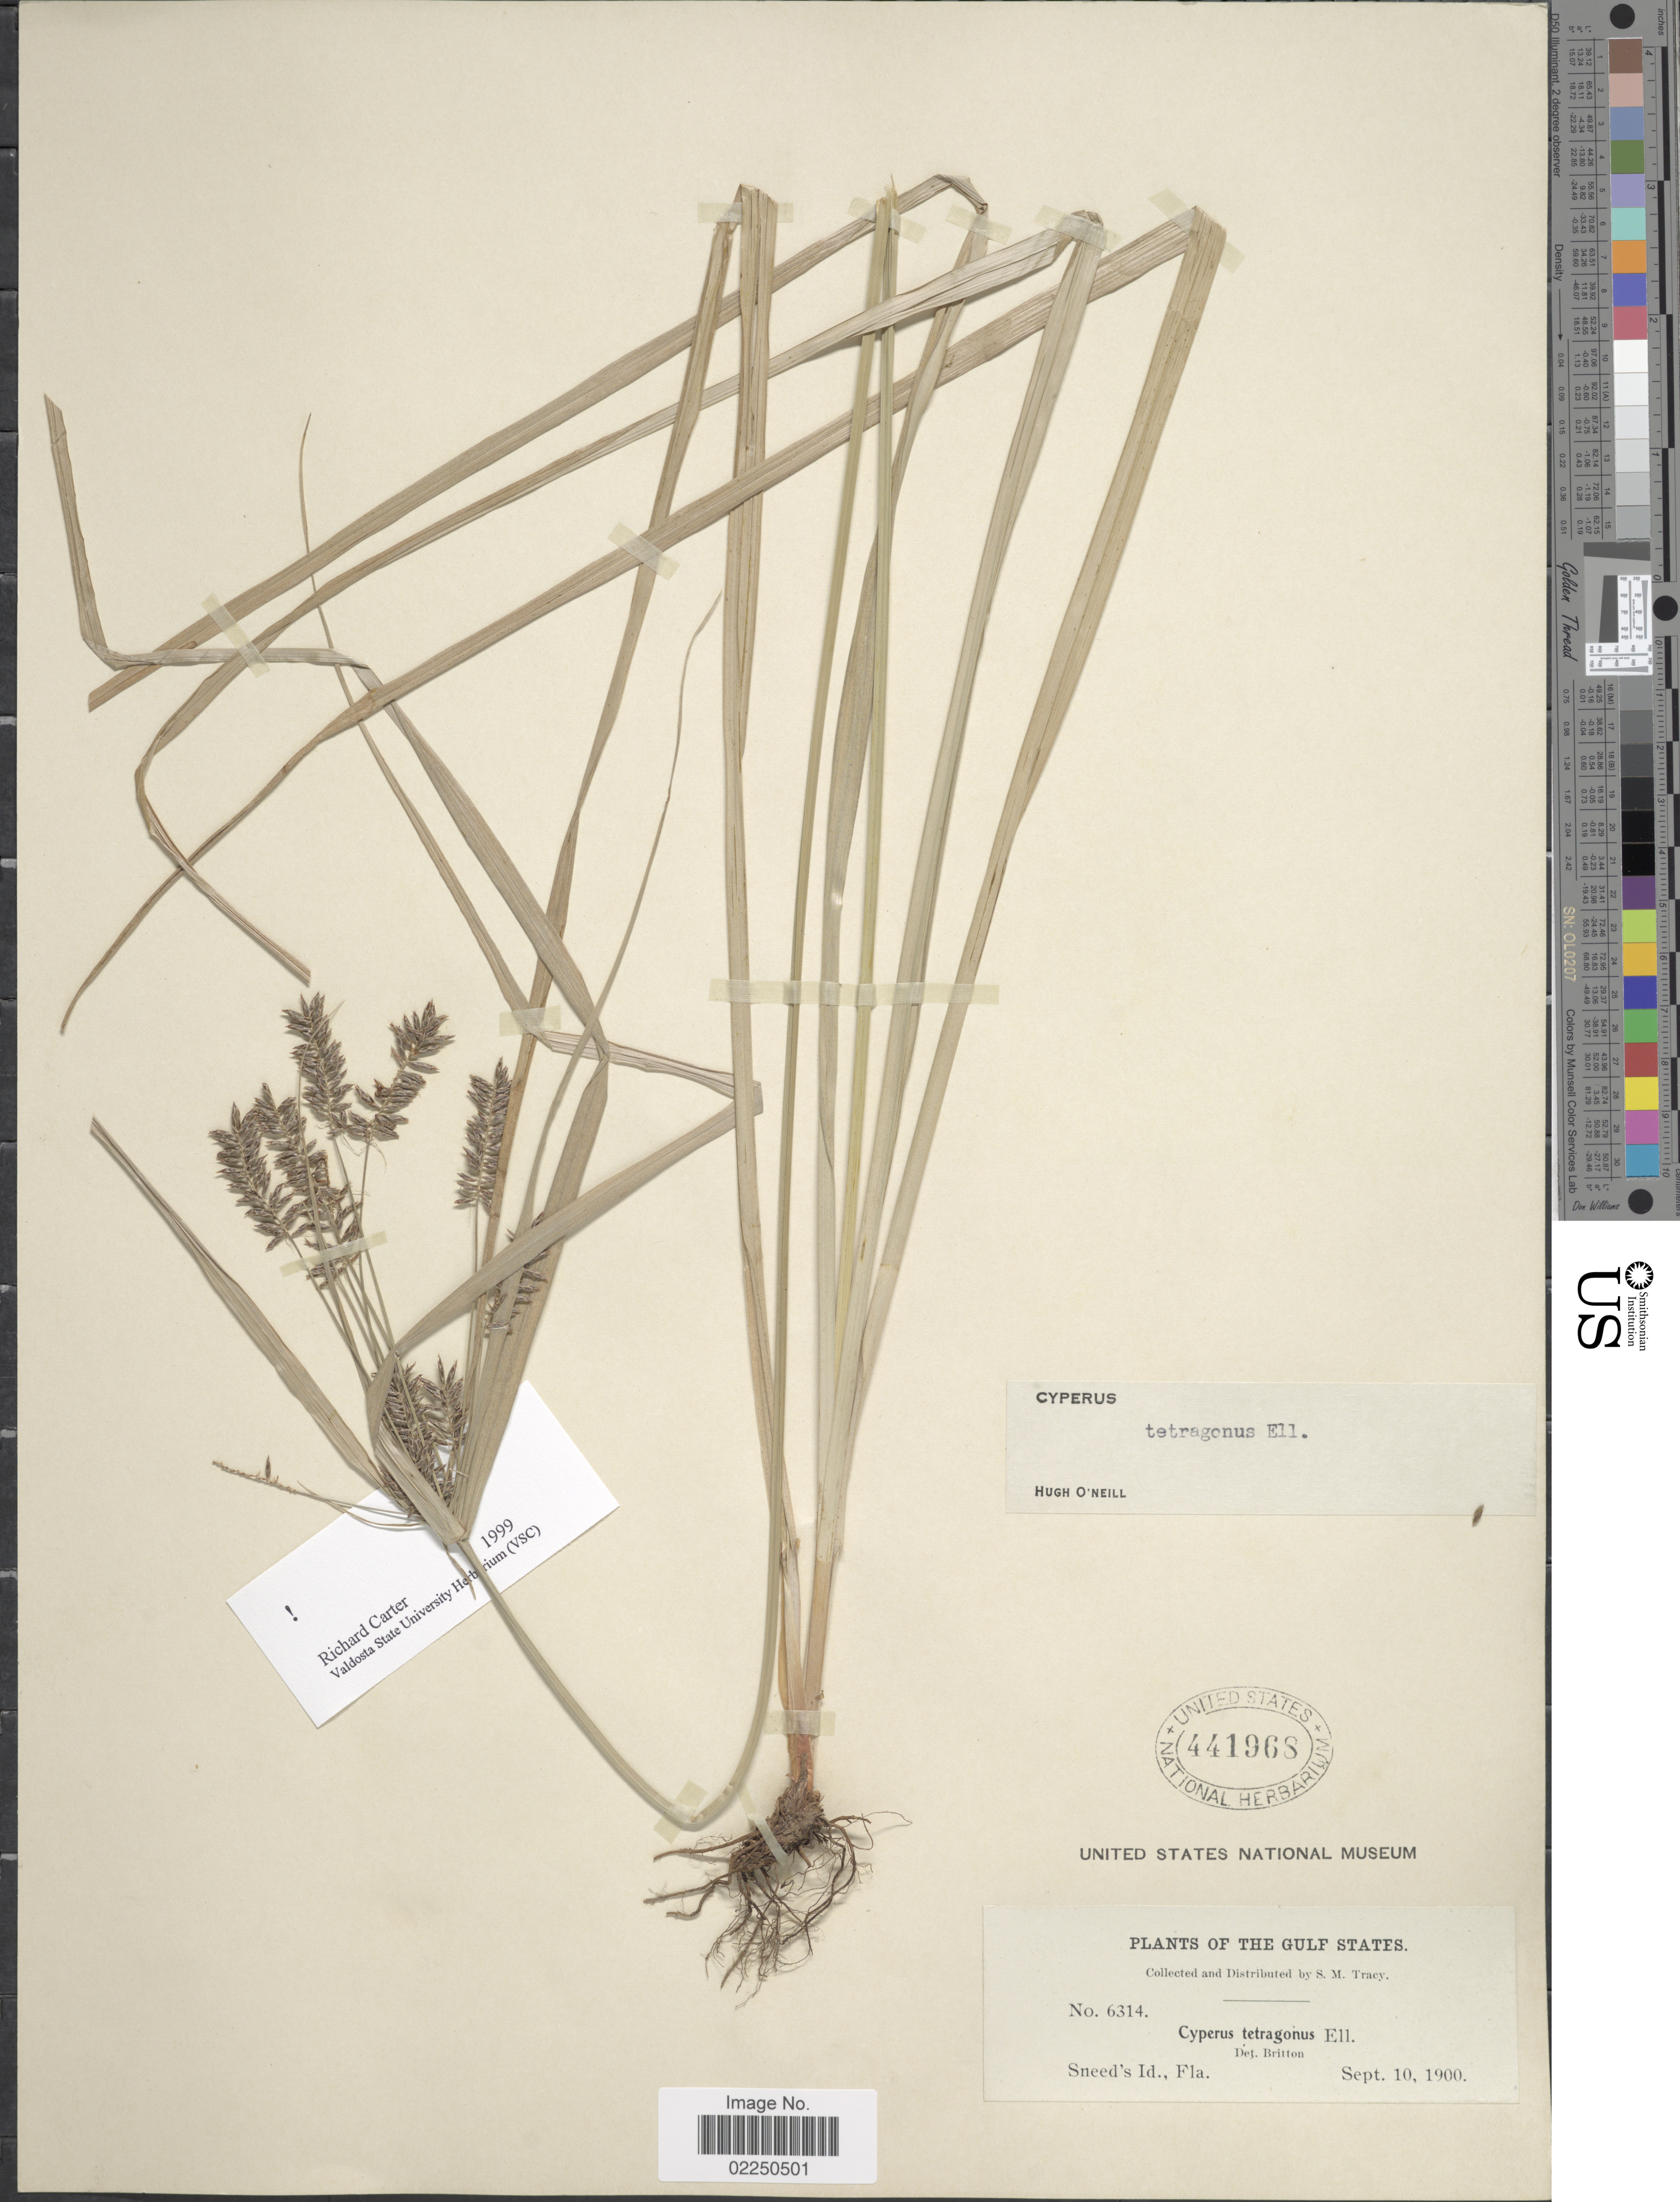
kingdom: Plantae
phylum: Tracheophyta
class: Liliopsida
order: Poales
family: Cyperaceae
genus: Cyperus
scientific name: Cyperus tetragonus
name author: Elliott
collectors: S. M. Tracy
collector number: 6314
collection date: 1900-09-10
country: United States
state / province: Florida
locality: The Gulf States, Sneed's Id.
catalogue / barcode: US 441968